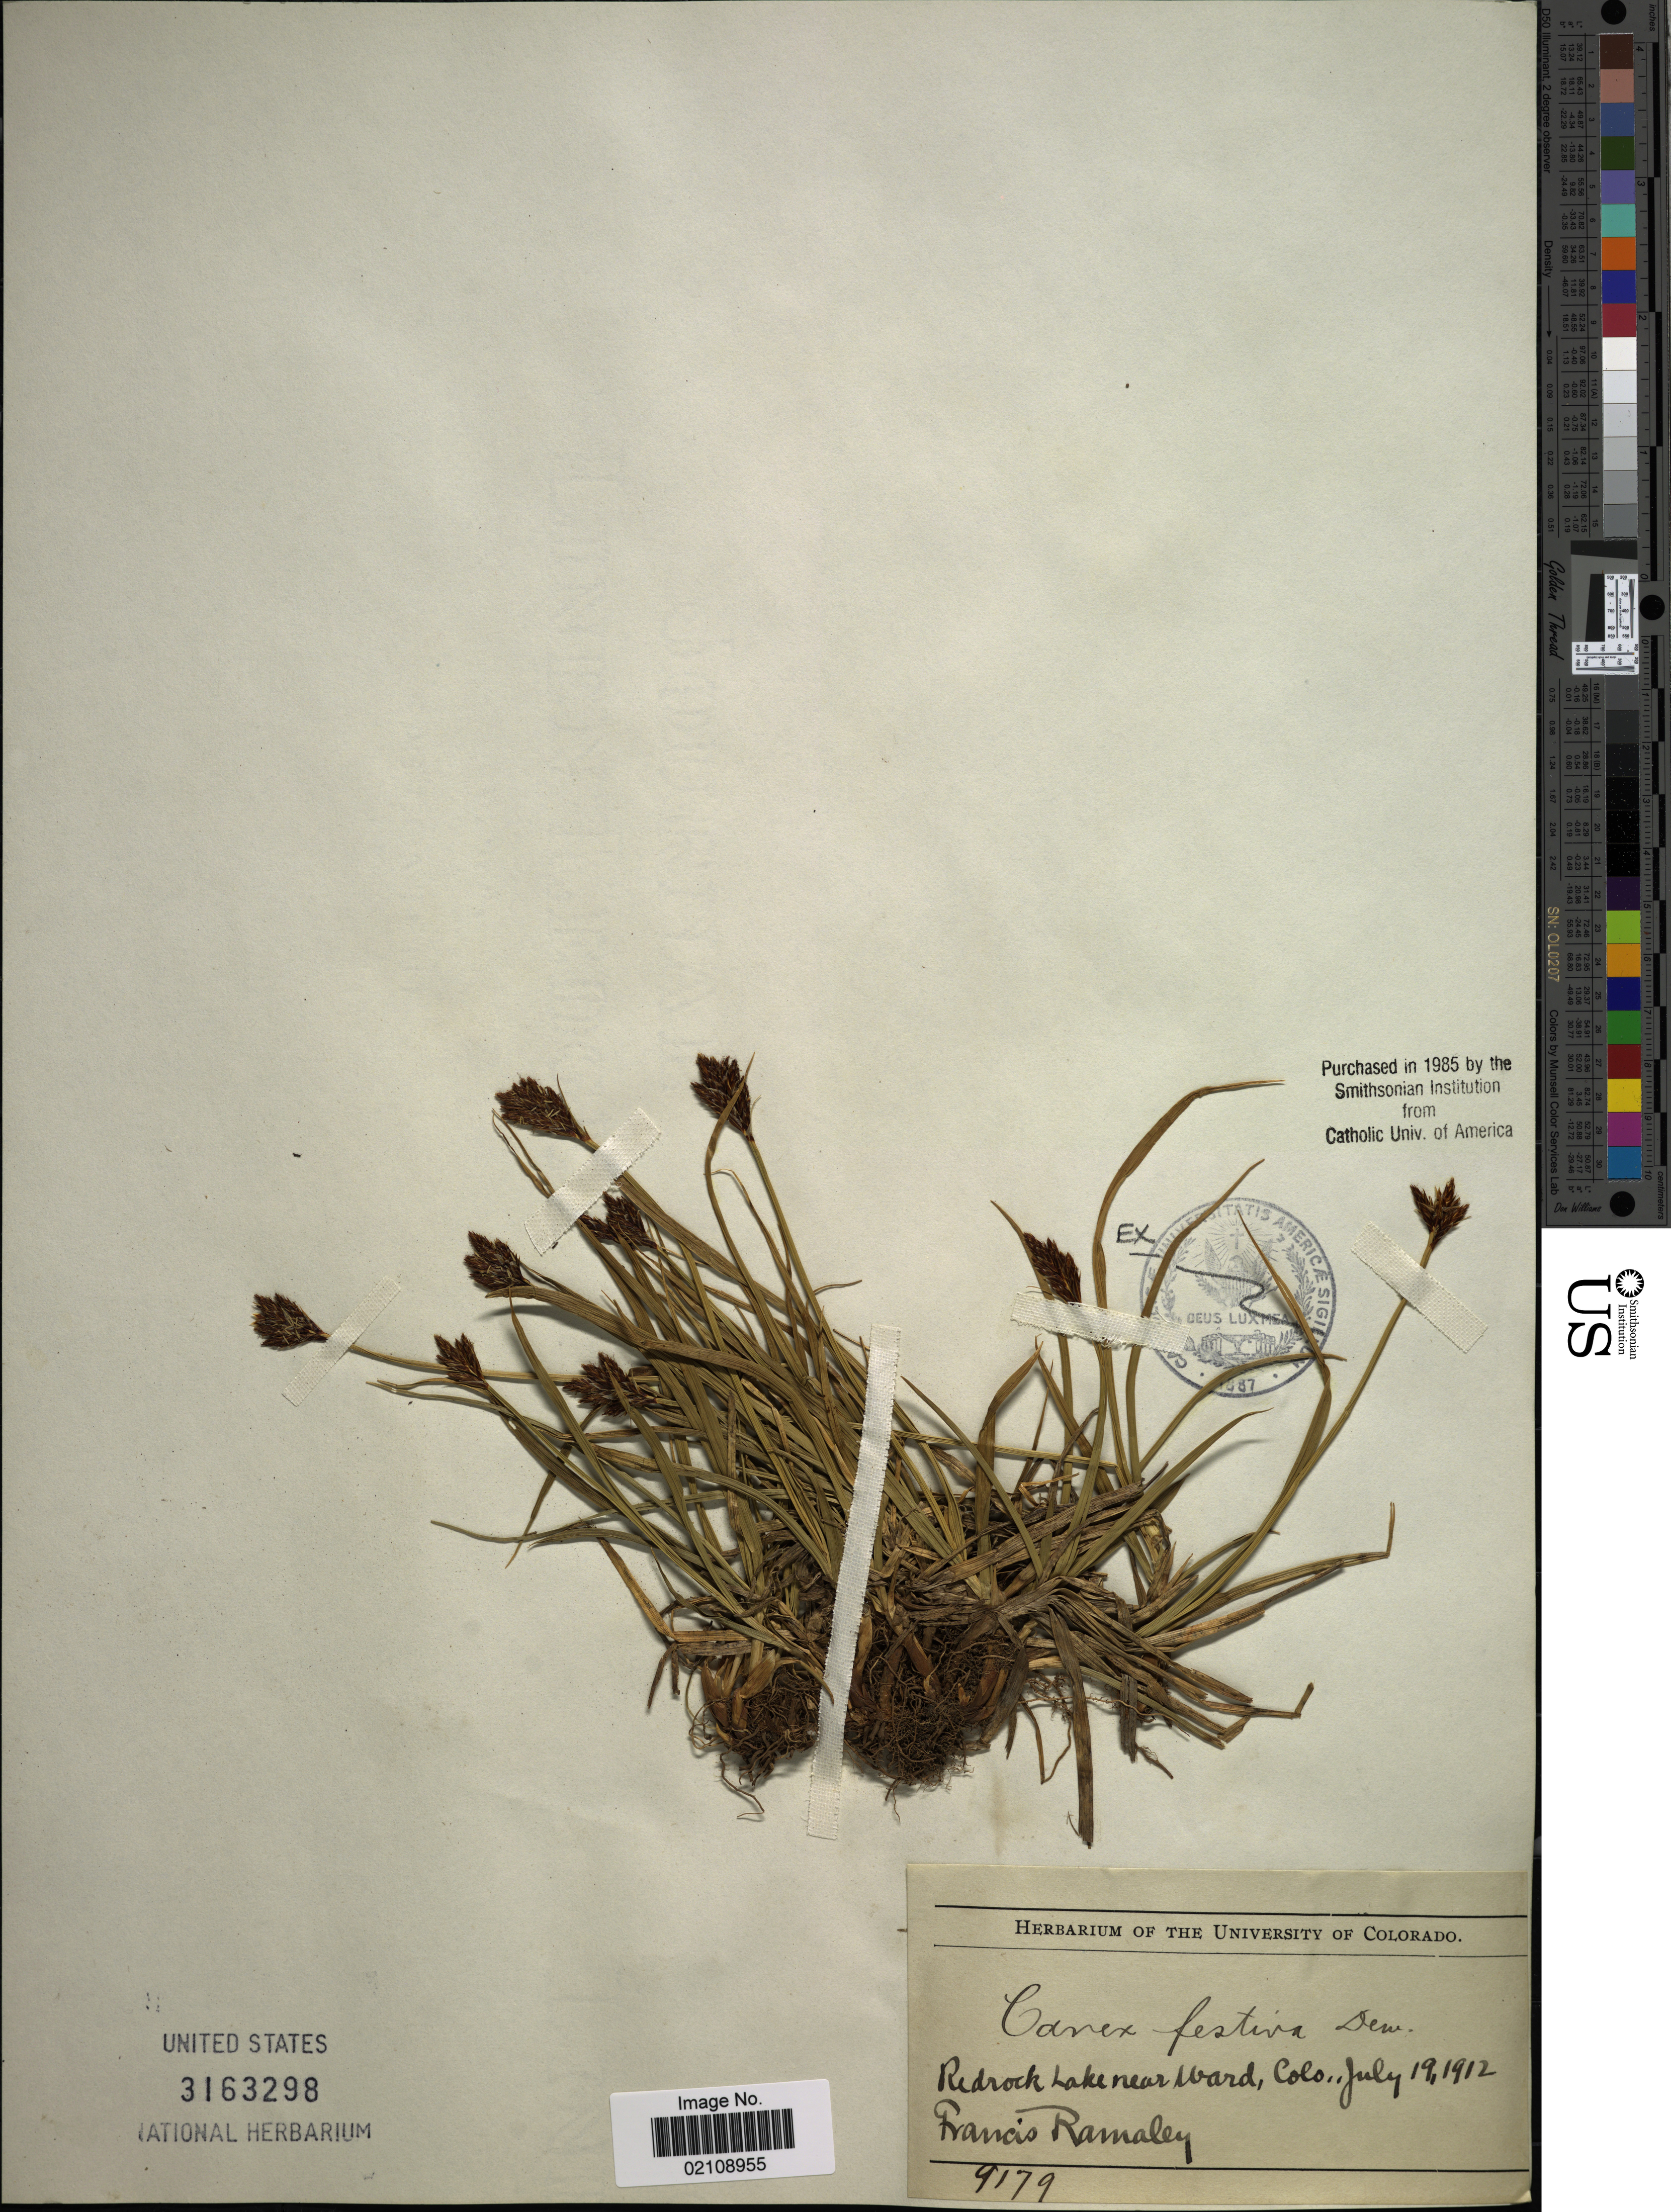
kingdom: Plantae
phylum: Tracheophyta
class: Liliopsida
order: Poales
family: Cyperaceae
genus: Carex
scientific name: Carex ebenea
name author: Rydb.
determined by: Strong, Mark T., (BOT), Smithsonian Institution - National Museum of Natural History (UNITED STATES)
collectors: F. Ramaley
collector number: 9179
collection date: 1912-07-09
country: United States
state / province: Colorado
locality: Redrock Lake near Ward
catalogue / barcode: US 3163298